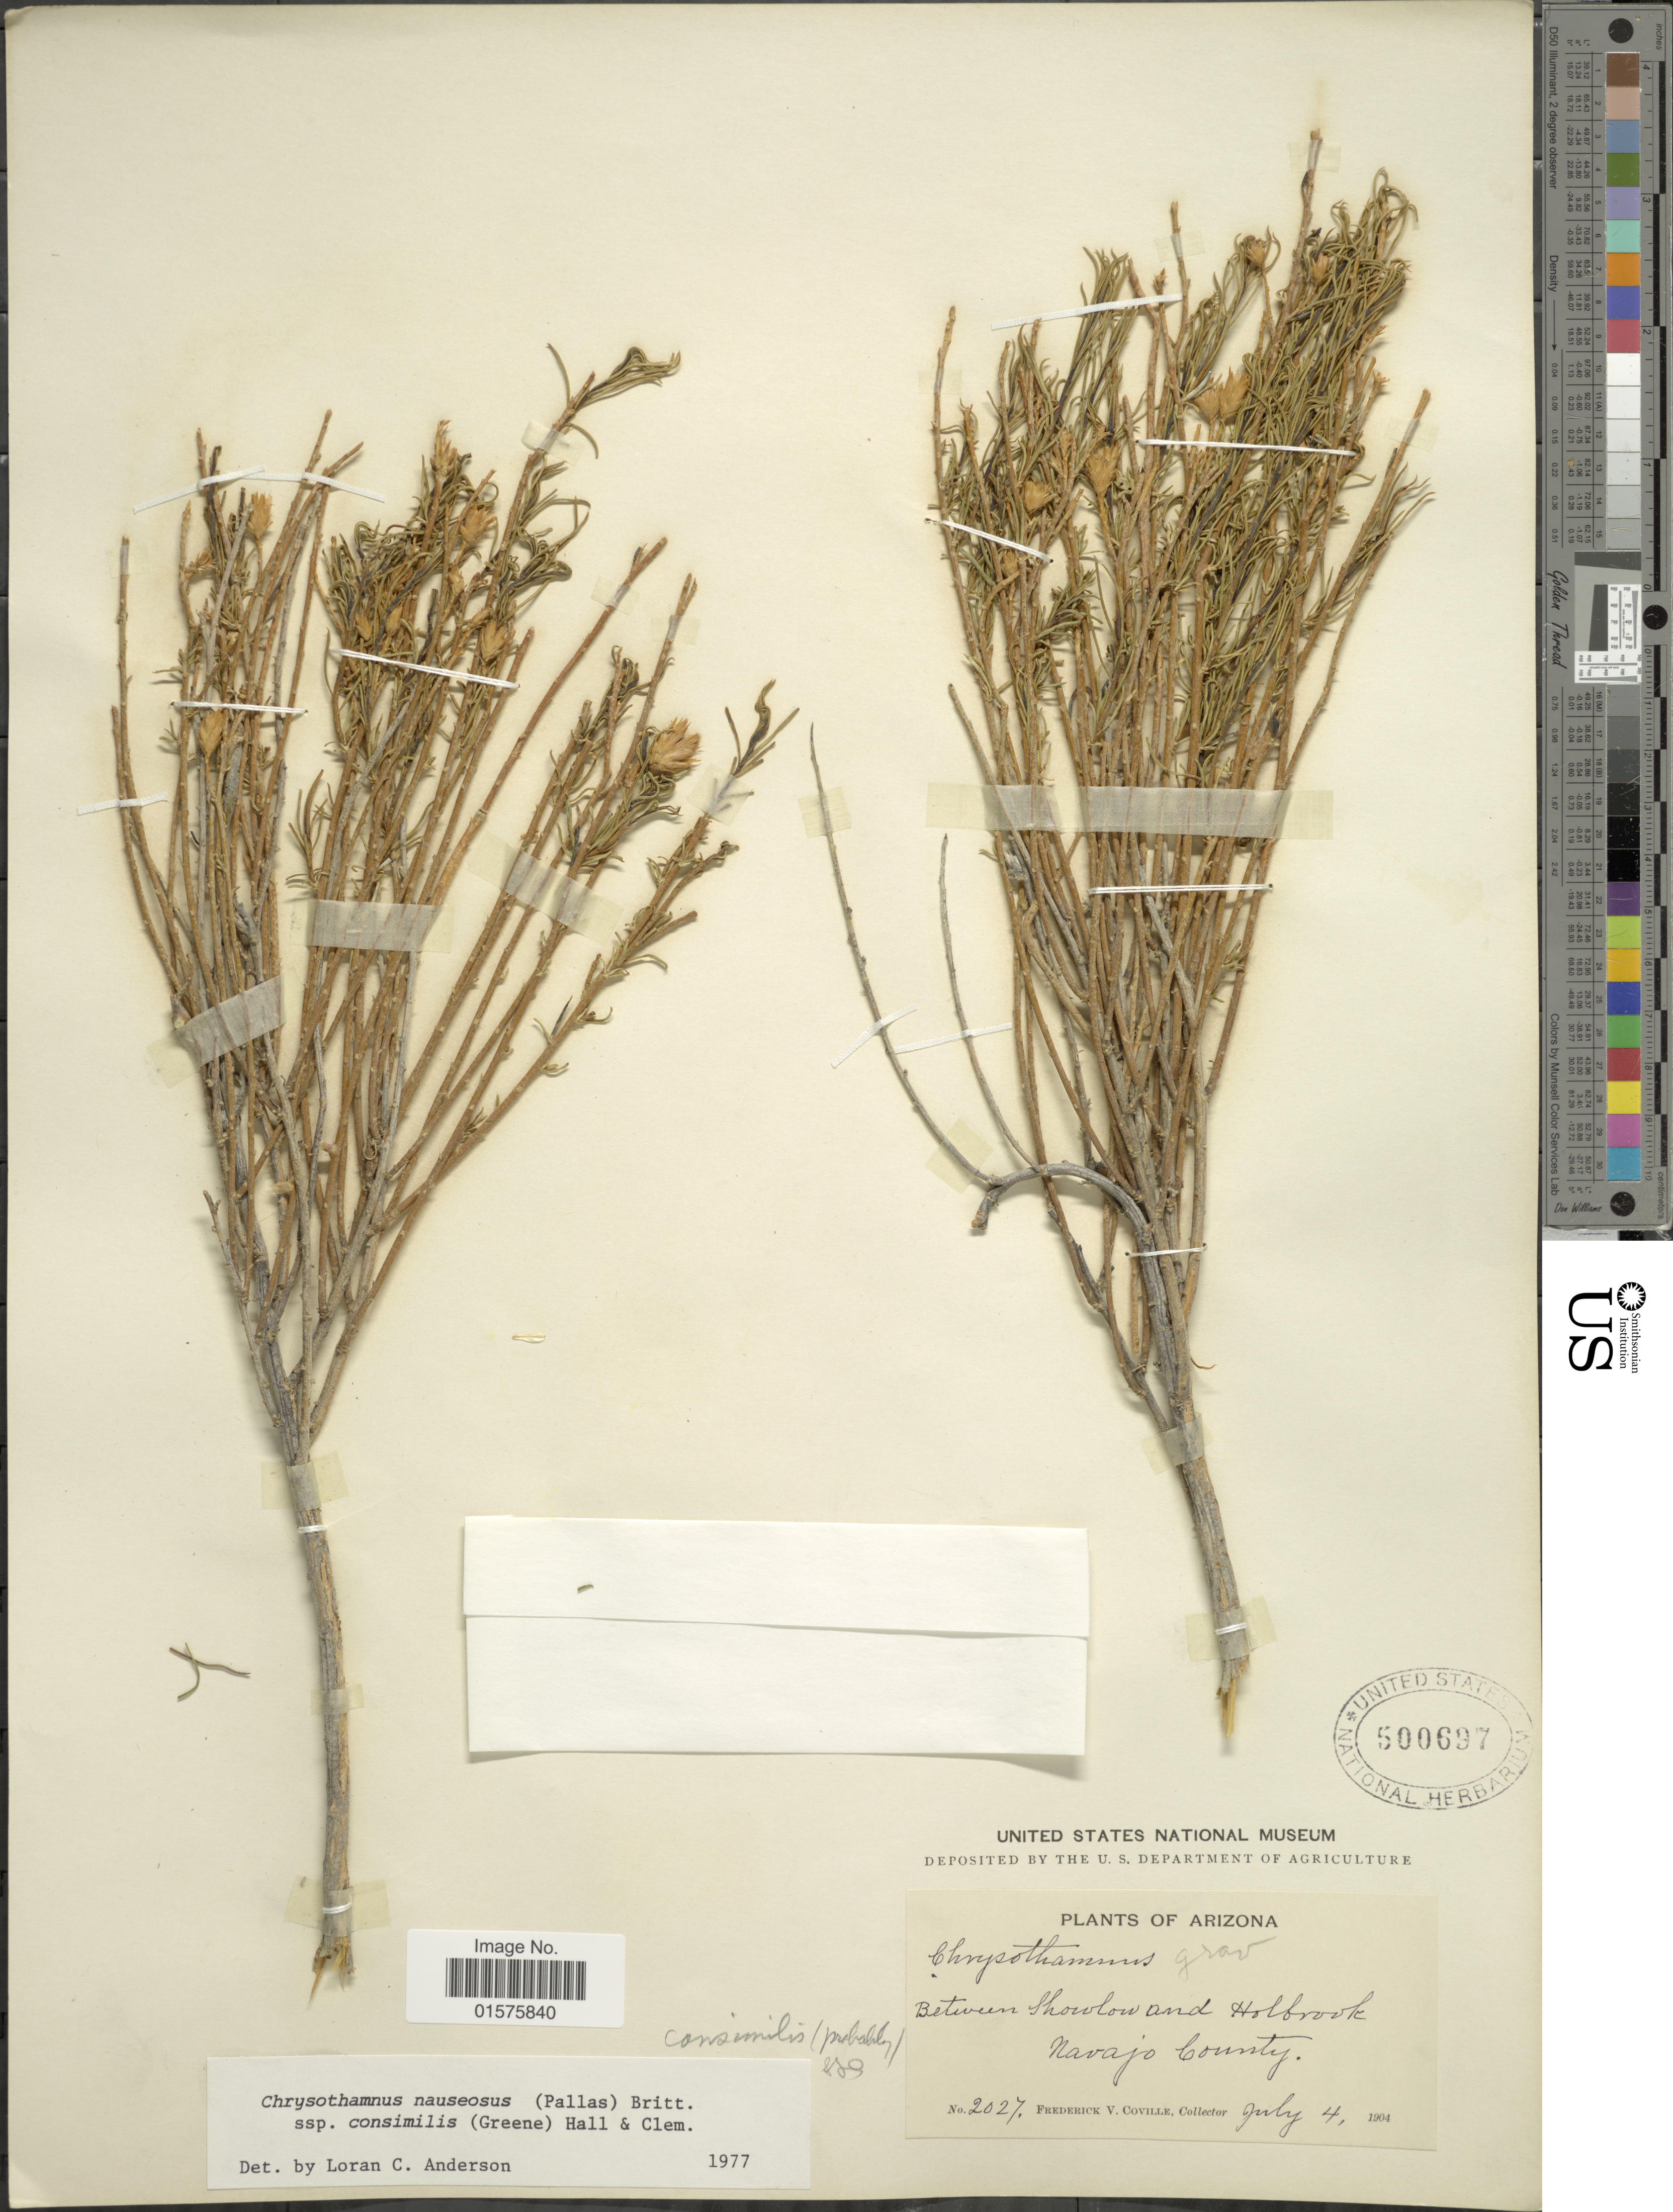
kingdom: Plantae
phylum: Tracheophyta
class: Magnoliopsida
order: Asterales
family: Asteraceae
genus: Ericameria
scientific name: Ericameria nauseosa var. oreophila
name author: (A. Nelson) G.L. Nesom & G.I. Baird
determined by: Urbatsch, Lowell E., Curator (LSU), Louisiana State University (UNITED STATES)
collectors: F. V. Coville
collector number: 2027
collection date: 1904-07-04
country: United States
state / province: Arizona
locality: Between Showlow and Holbrook. Navajo County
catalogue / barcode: US 500697